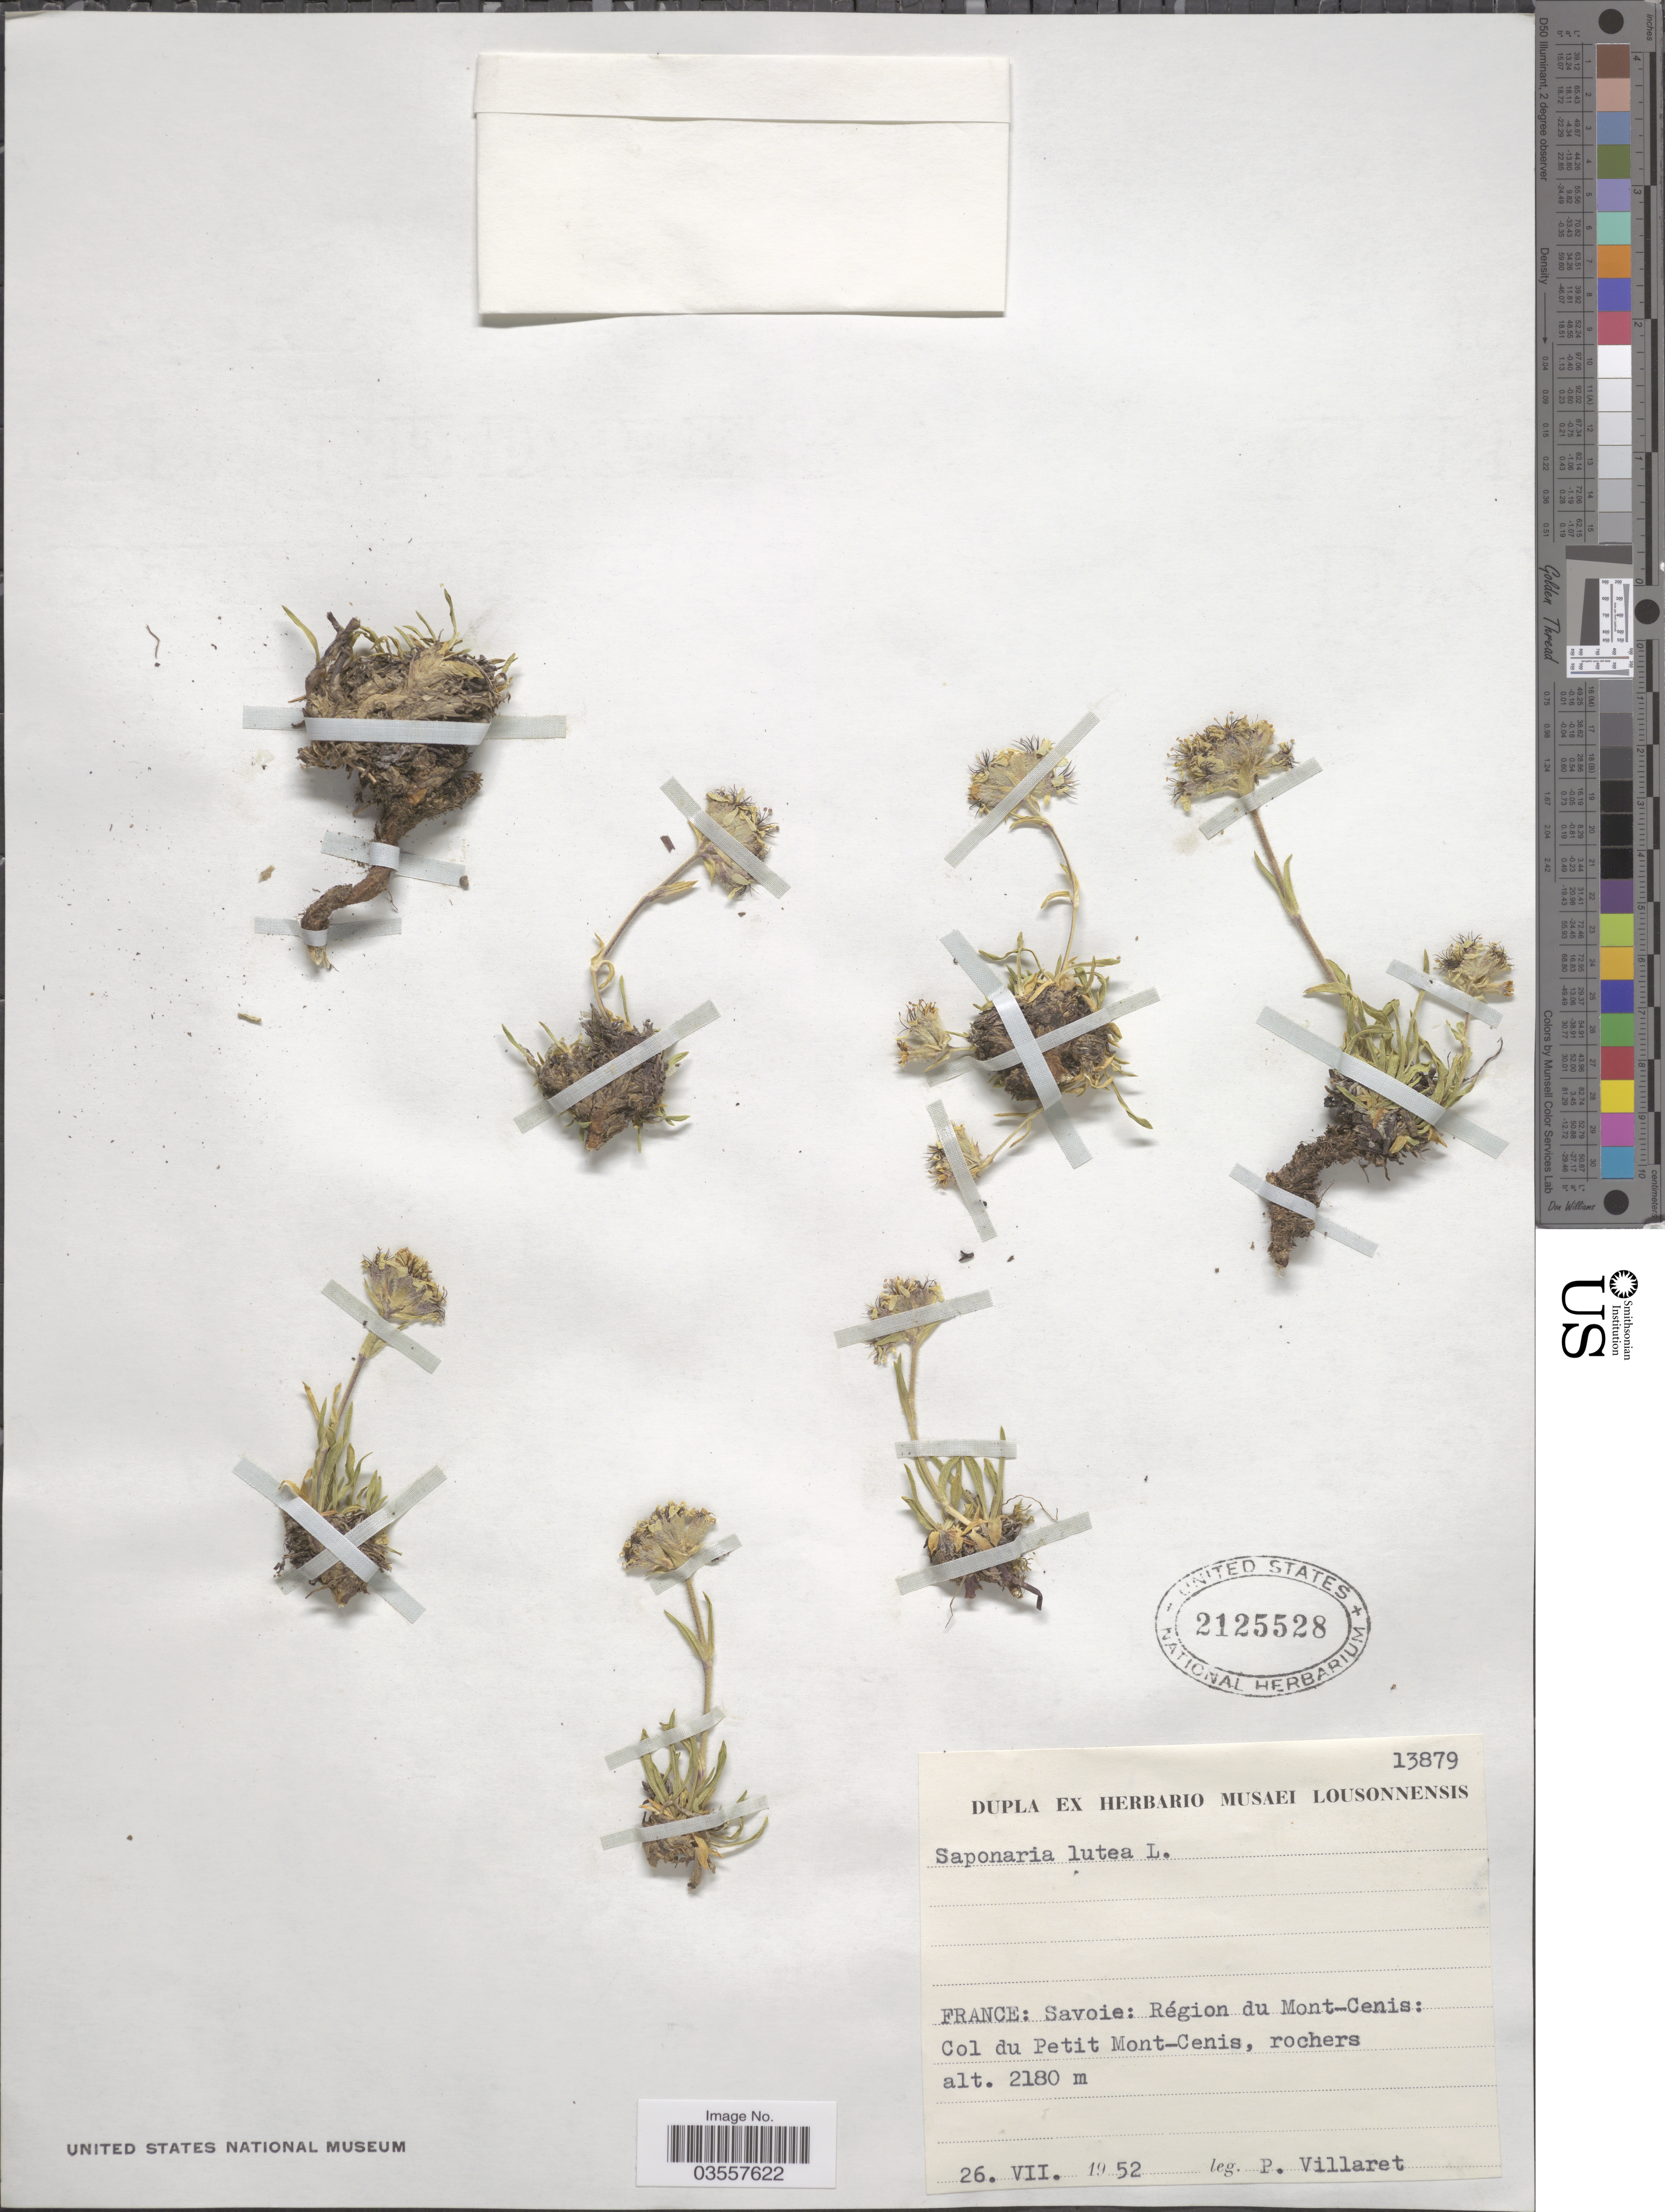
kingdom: Plantae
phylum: Tracheophyta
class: Magnoliopsida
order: Caryophyllales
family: Caryophyllaceae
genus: Saponaria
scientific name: Saponaria lutea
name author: L.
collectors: P. Villaret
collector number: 13879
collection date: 1952-07-26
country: France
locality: Savoie: Région du Mont-Cenis: Col du Petit Mont-Cenis, rochers.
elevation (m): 2180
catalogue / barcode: US 2125528